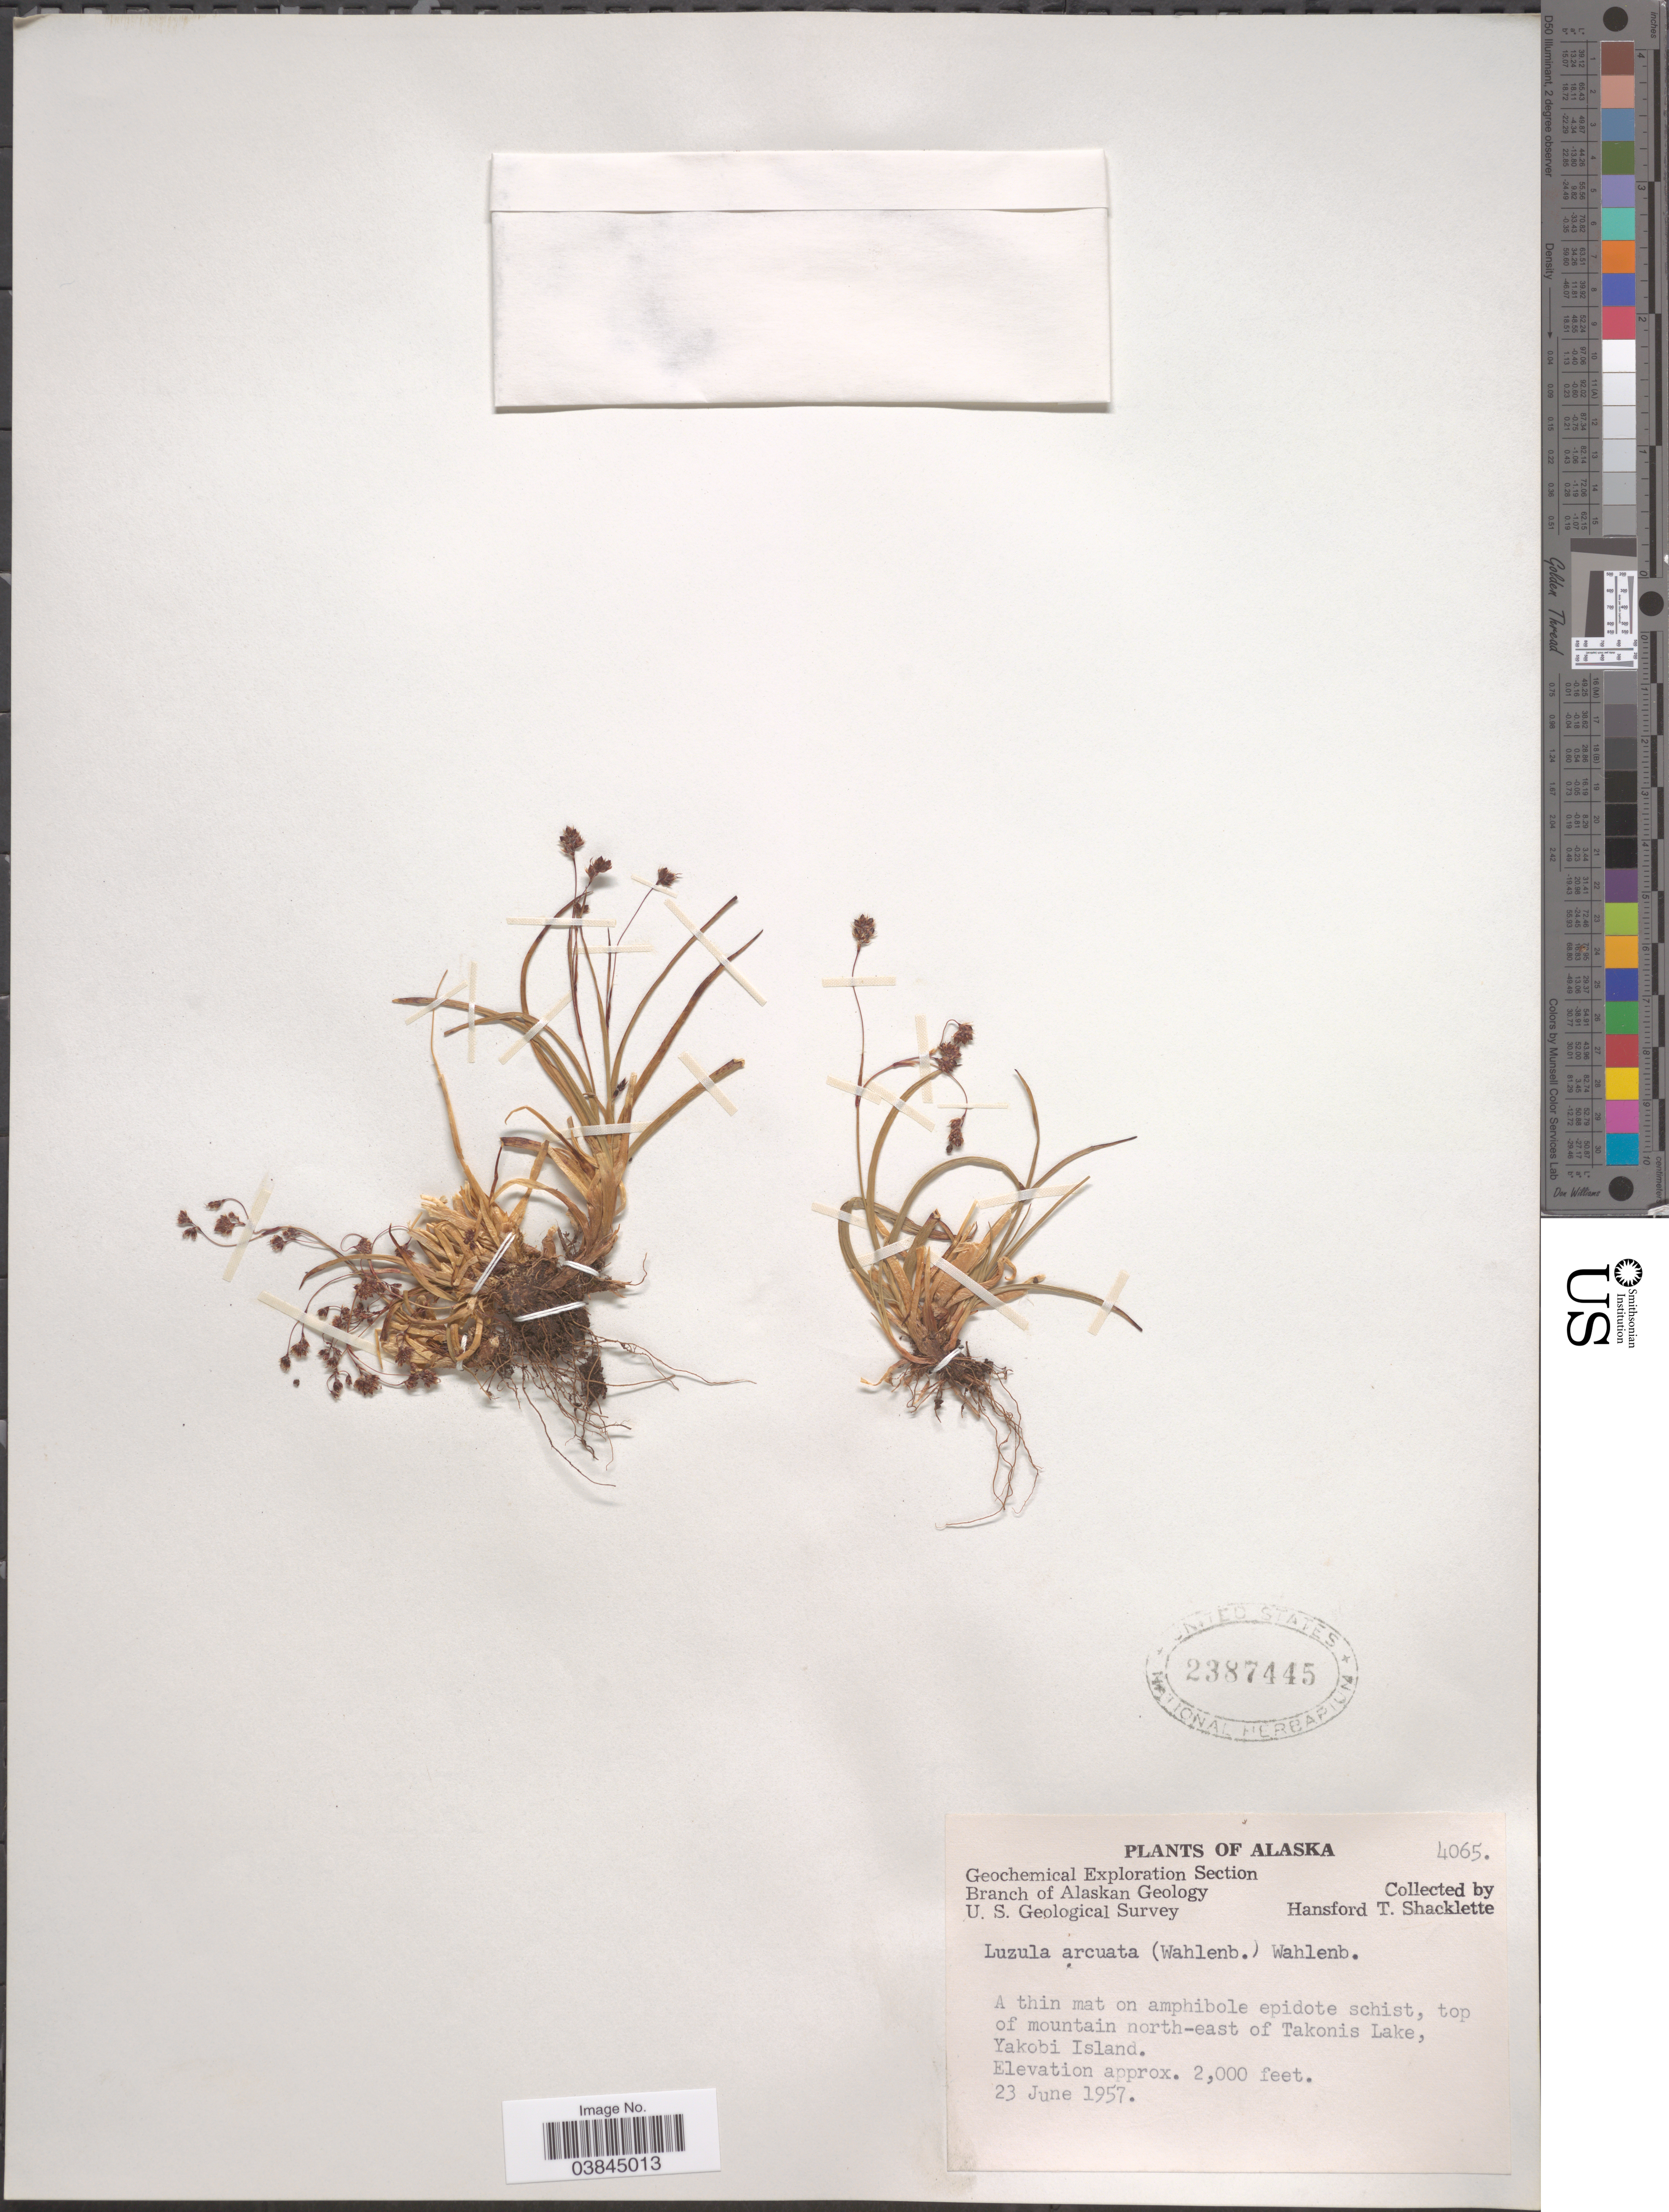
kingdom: Plantae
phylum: Tracheophyta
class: Liliopsida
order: Poales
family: Juncaceae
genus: Luzula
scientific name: Luzula arcuata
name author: (Wahlenb.) Sw.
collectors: H. Shacklette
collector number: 4065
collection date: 1957-06-23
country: United States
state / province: Alaska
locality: Top of mountain north-east of Takonis Lake, Yakobi Island.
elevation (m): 610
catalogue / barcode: US 2387445